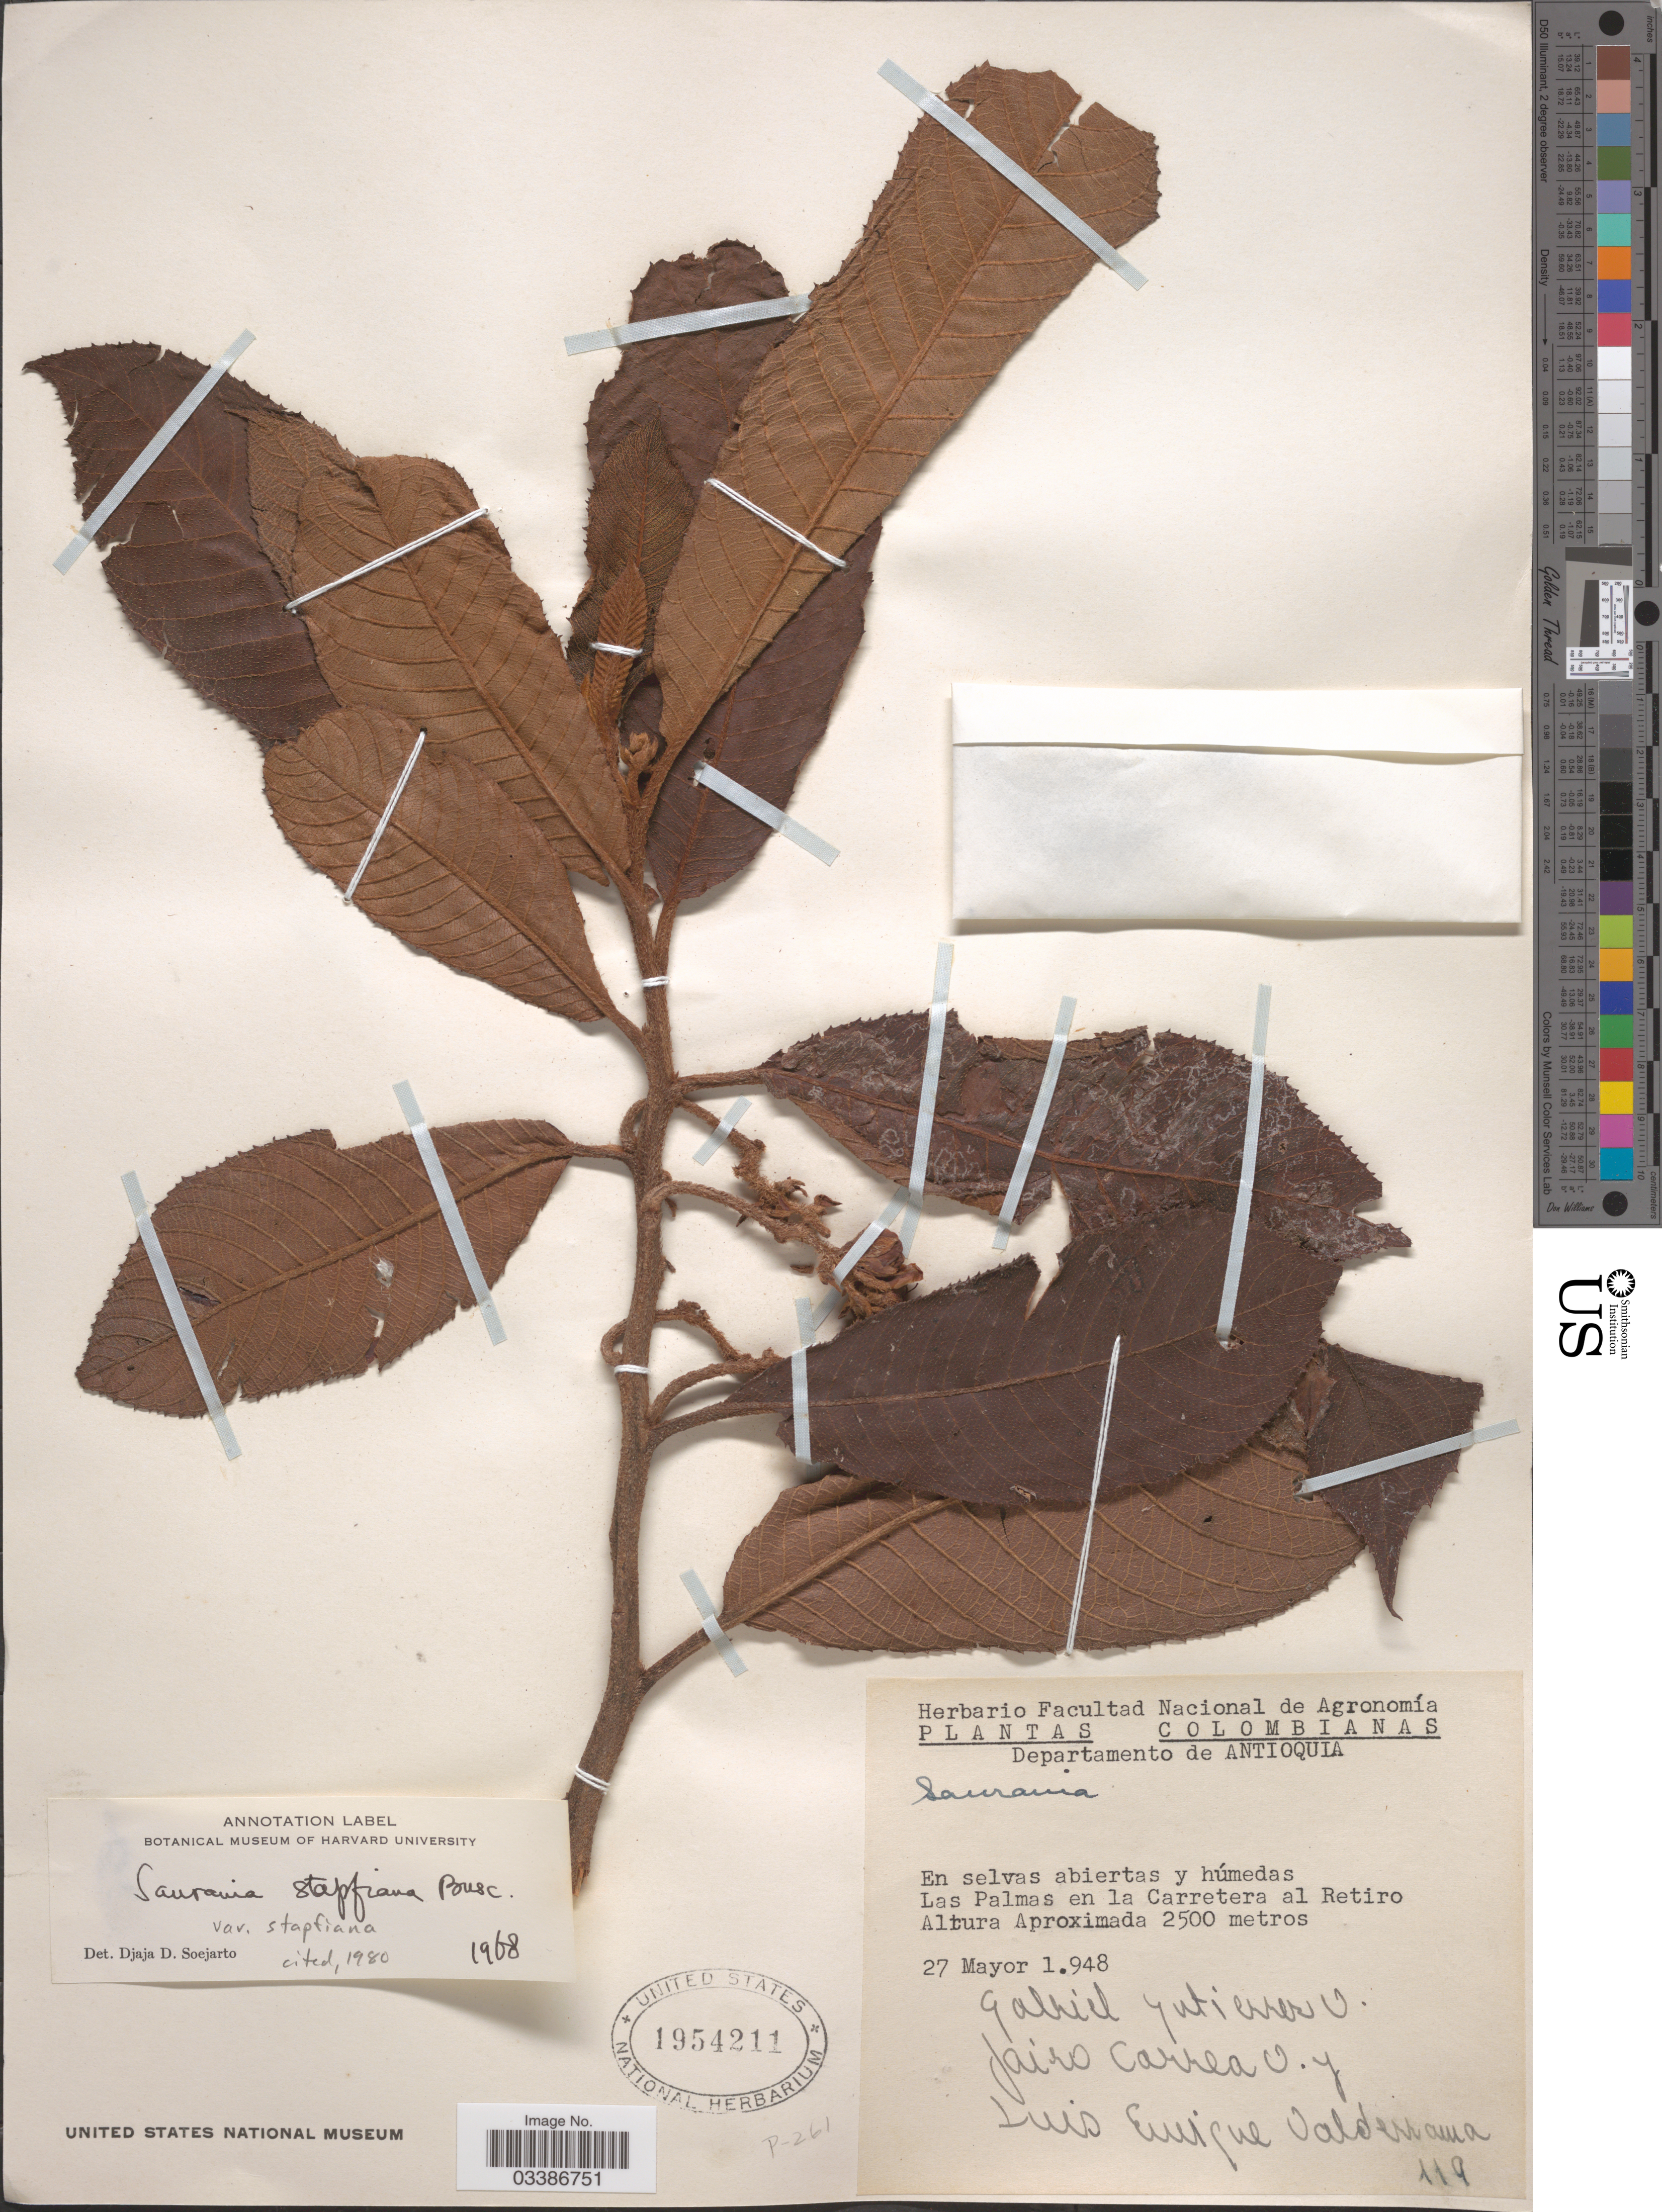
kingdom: Plantae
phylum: Tracheophyta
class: Magnoliopsida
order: Ericales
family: Actinidiaceae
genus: Saurauia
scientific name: Saurauia stapfiana var. stapfiana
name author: Buscal.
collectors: G. Gutiérrez V., J. Correa & L. Valderrama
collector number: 119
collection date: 1948-05-27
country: Colombia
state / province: Antioquia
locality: Departamento de Antioqua. En selvas abiertas y húmedas Las Palmas en la Carretera al Retiro.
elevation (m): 2500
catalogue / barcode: US 1954211